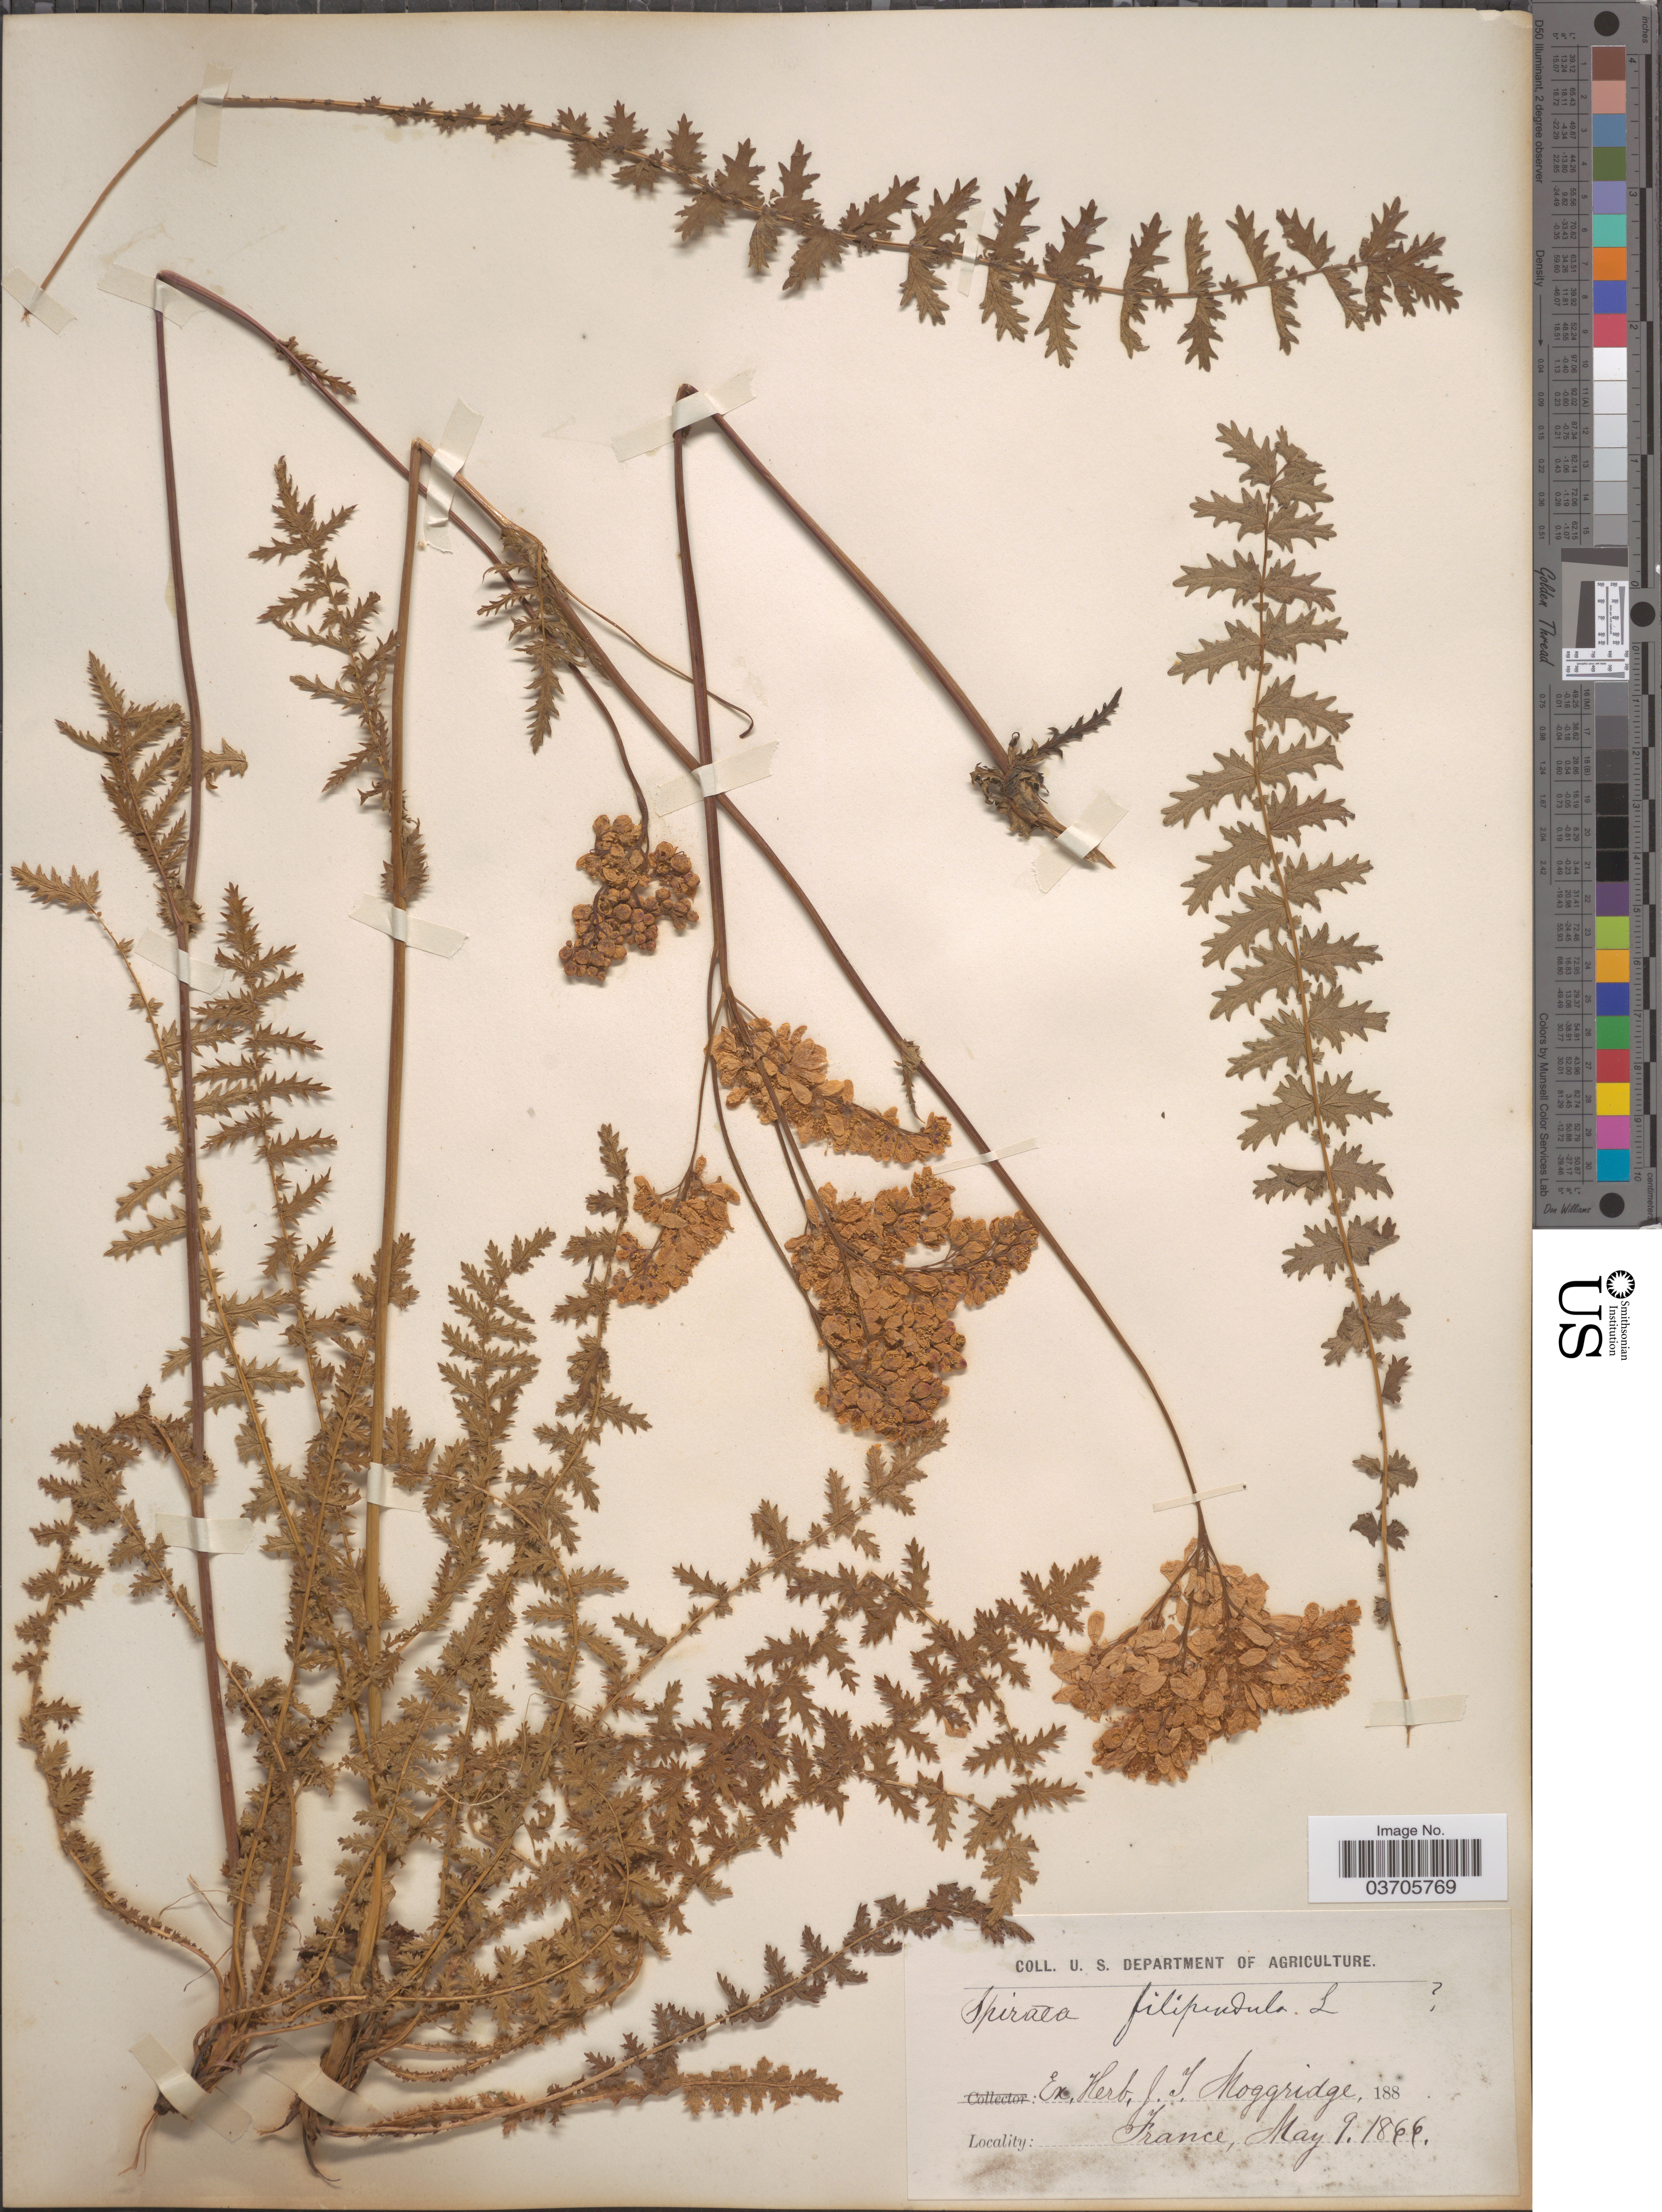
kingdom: Plantae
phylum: Tracheophyta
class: Magnoliopsida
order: Rosales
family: Rosaceae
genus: Filipendula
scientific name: Filipendula filipendula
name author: (L.) Voss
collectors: U.S. Department of Agriculture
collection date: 1866-05-09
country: France